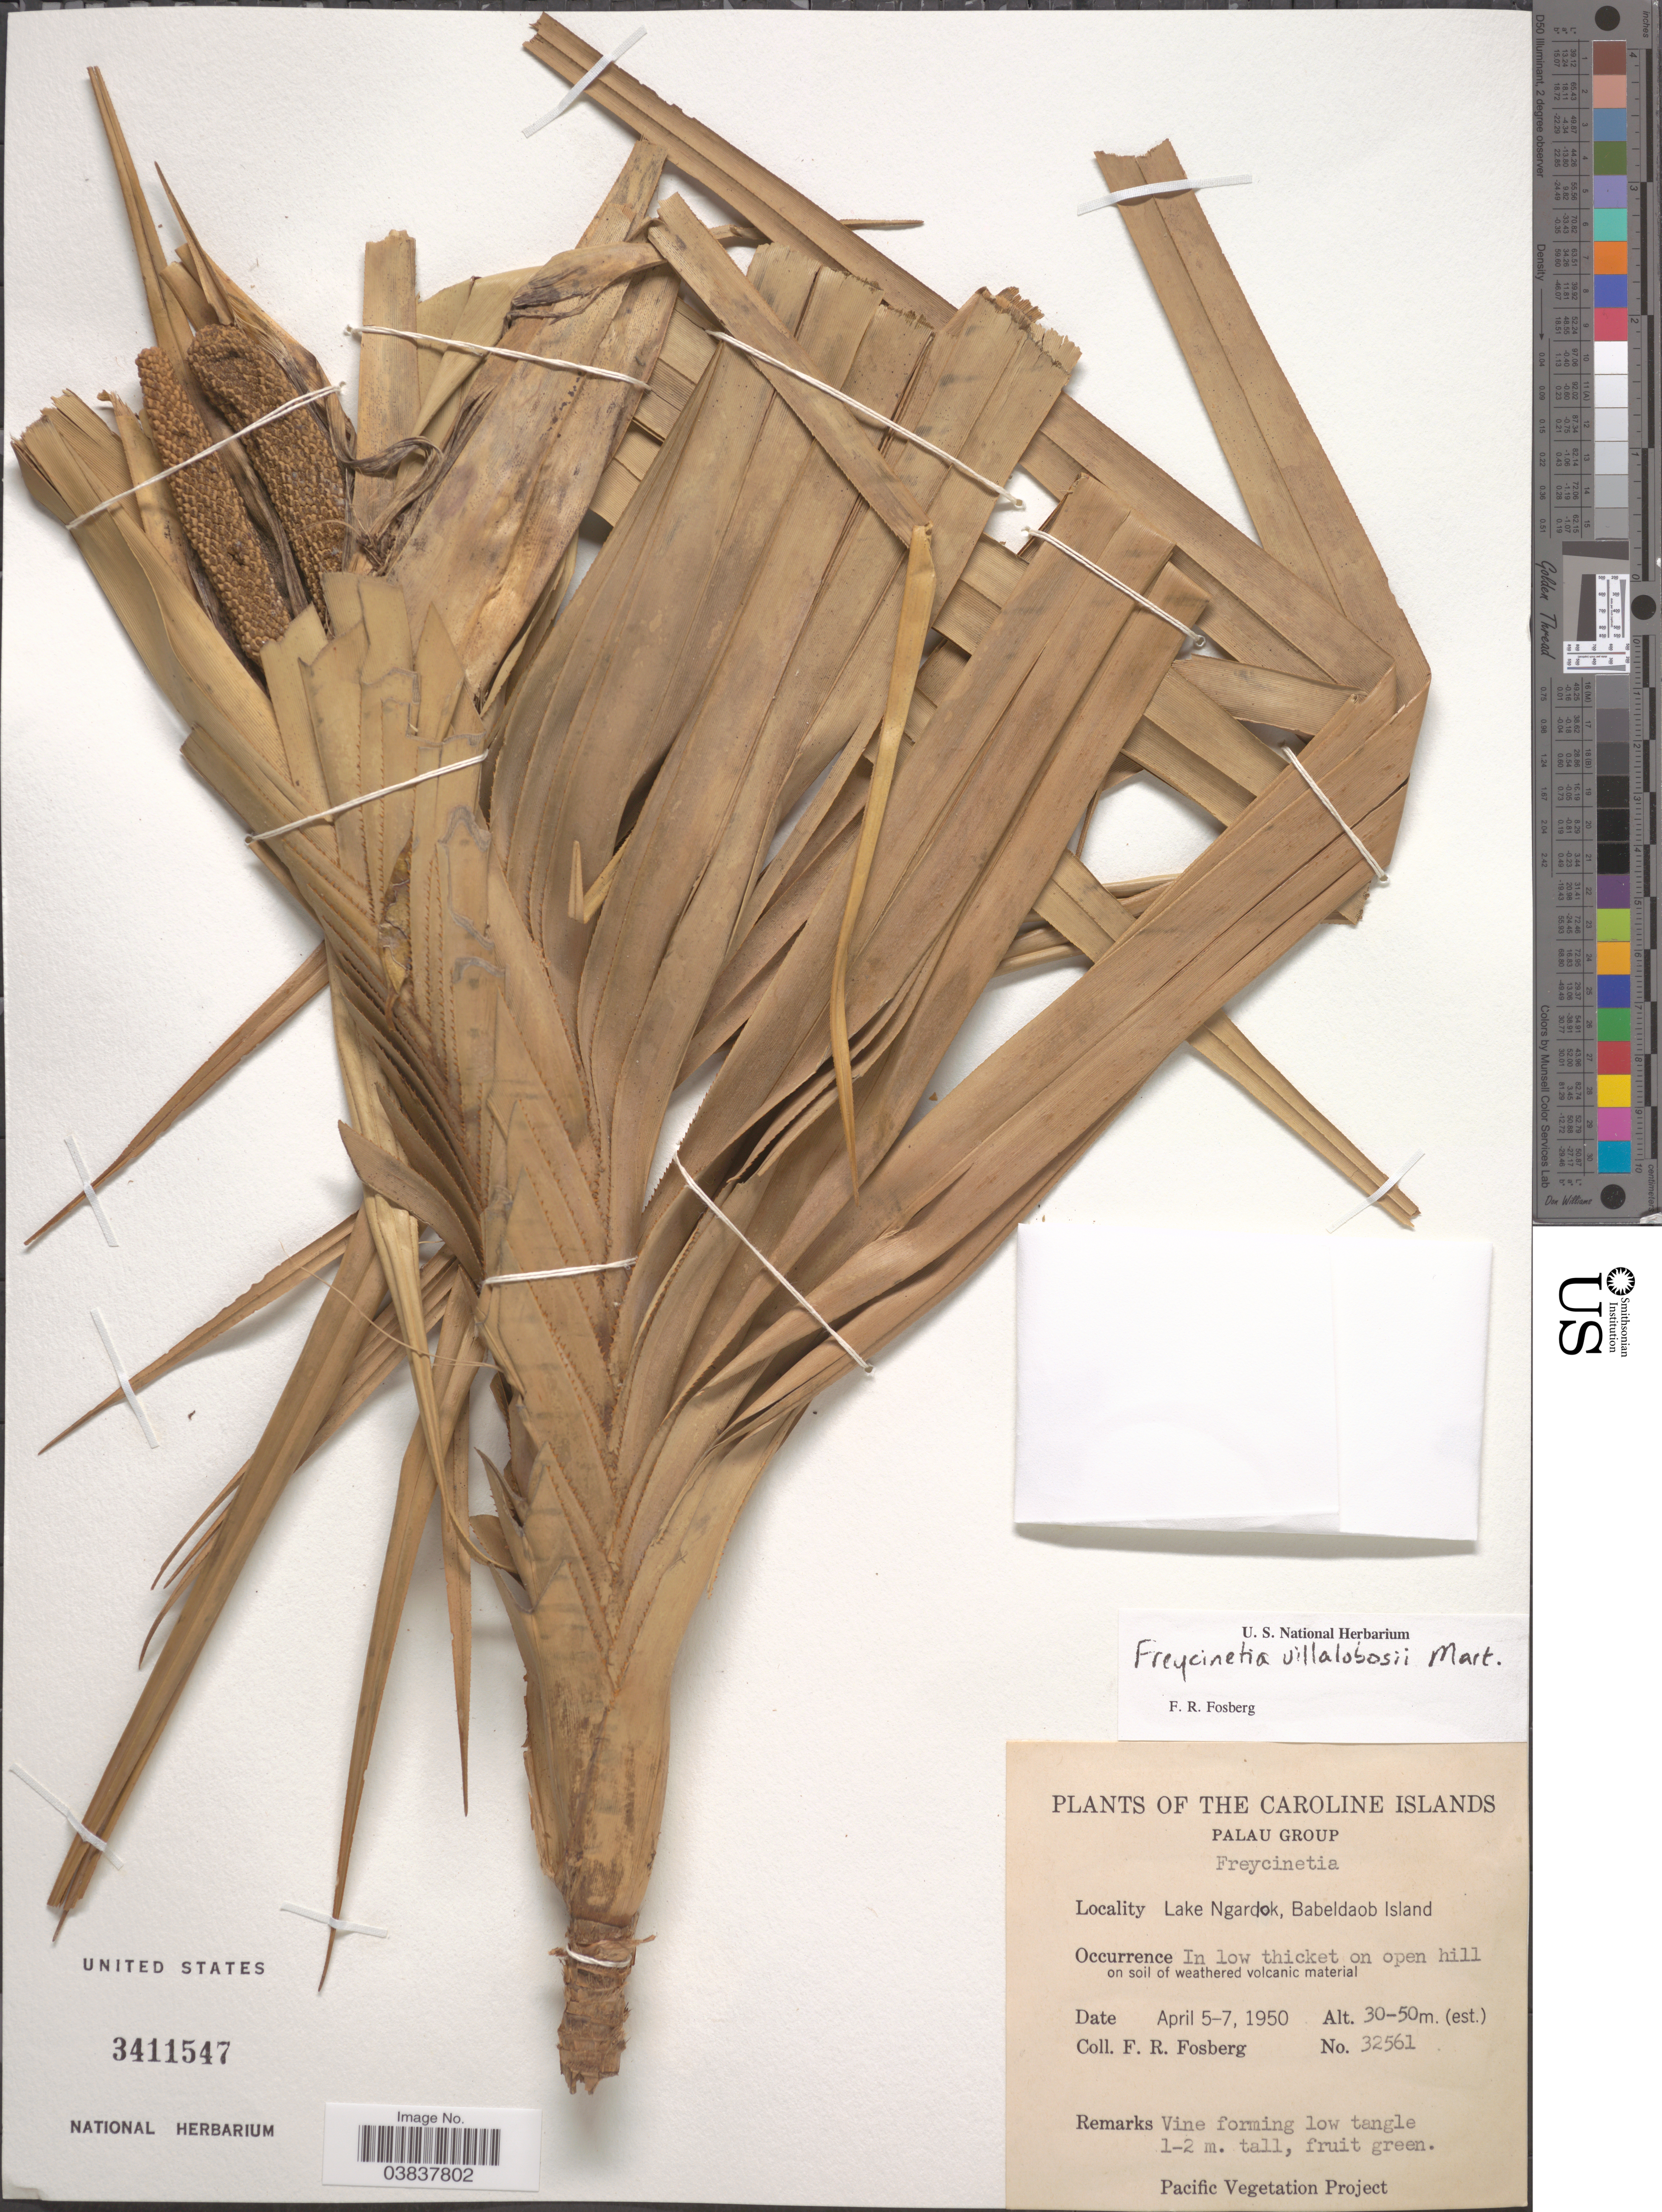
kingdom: Plantae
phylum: Tracheophyta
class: Liliopsida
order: Pandanales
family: Pandanaceae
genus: Freycinetia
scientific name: Freycinetia villalobosii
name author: Martelli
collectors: F. R. Fosberg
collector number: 32561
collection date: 1950-04-05/1950-04-07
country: Palau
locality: The Caroline Islands. Palau Group. Lake Ngardok, Babeldaob Island.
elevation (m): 30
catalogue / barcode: US 3411547